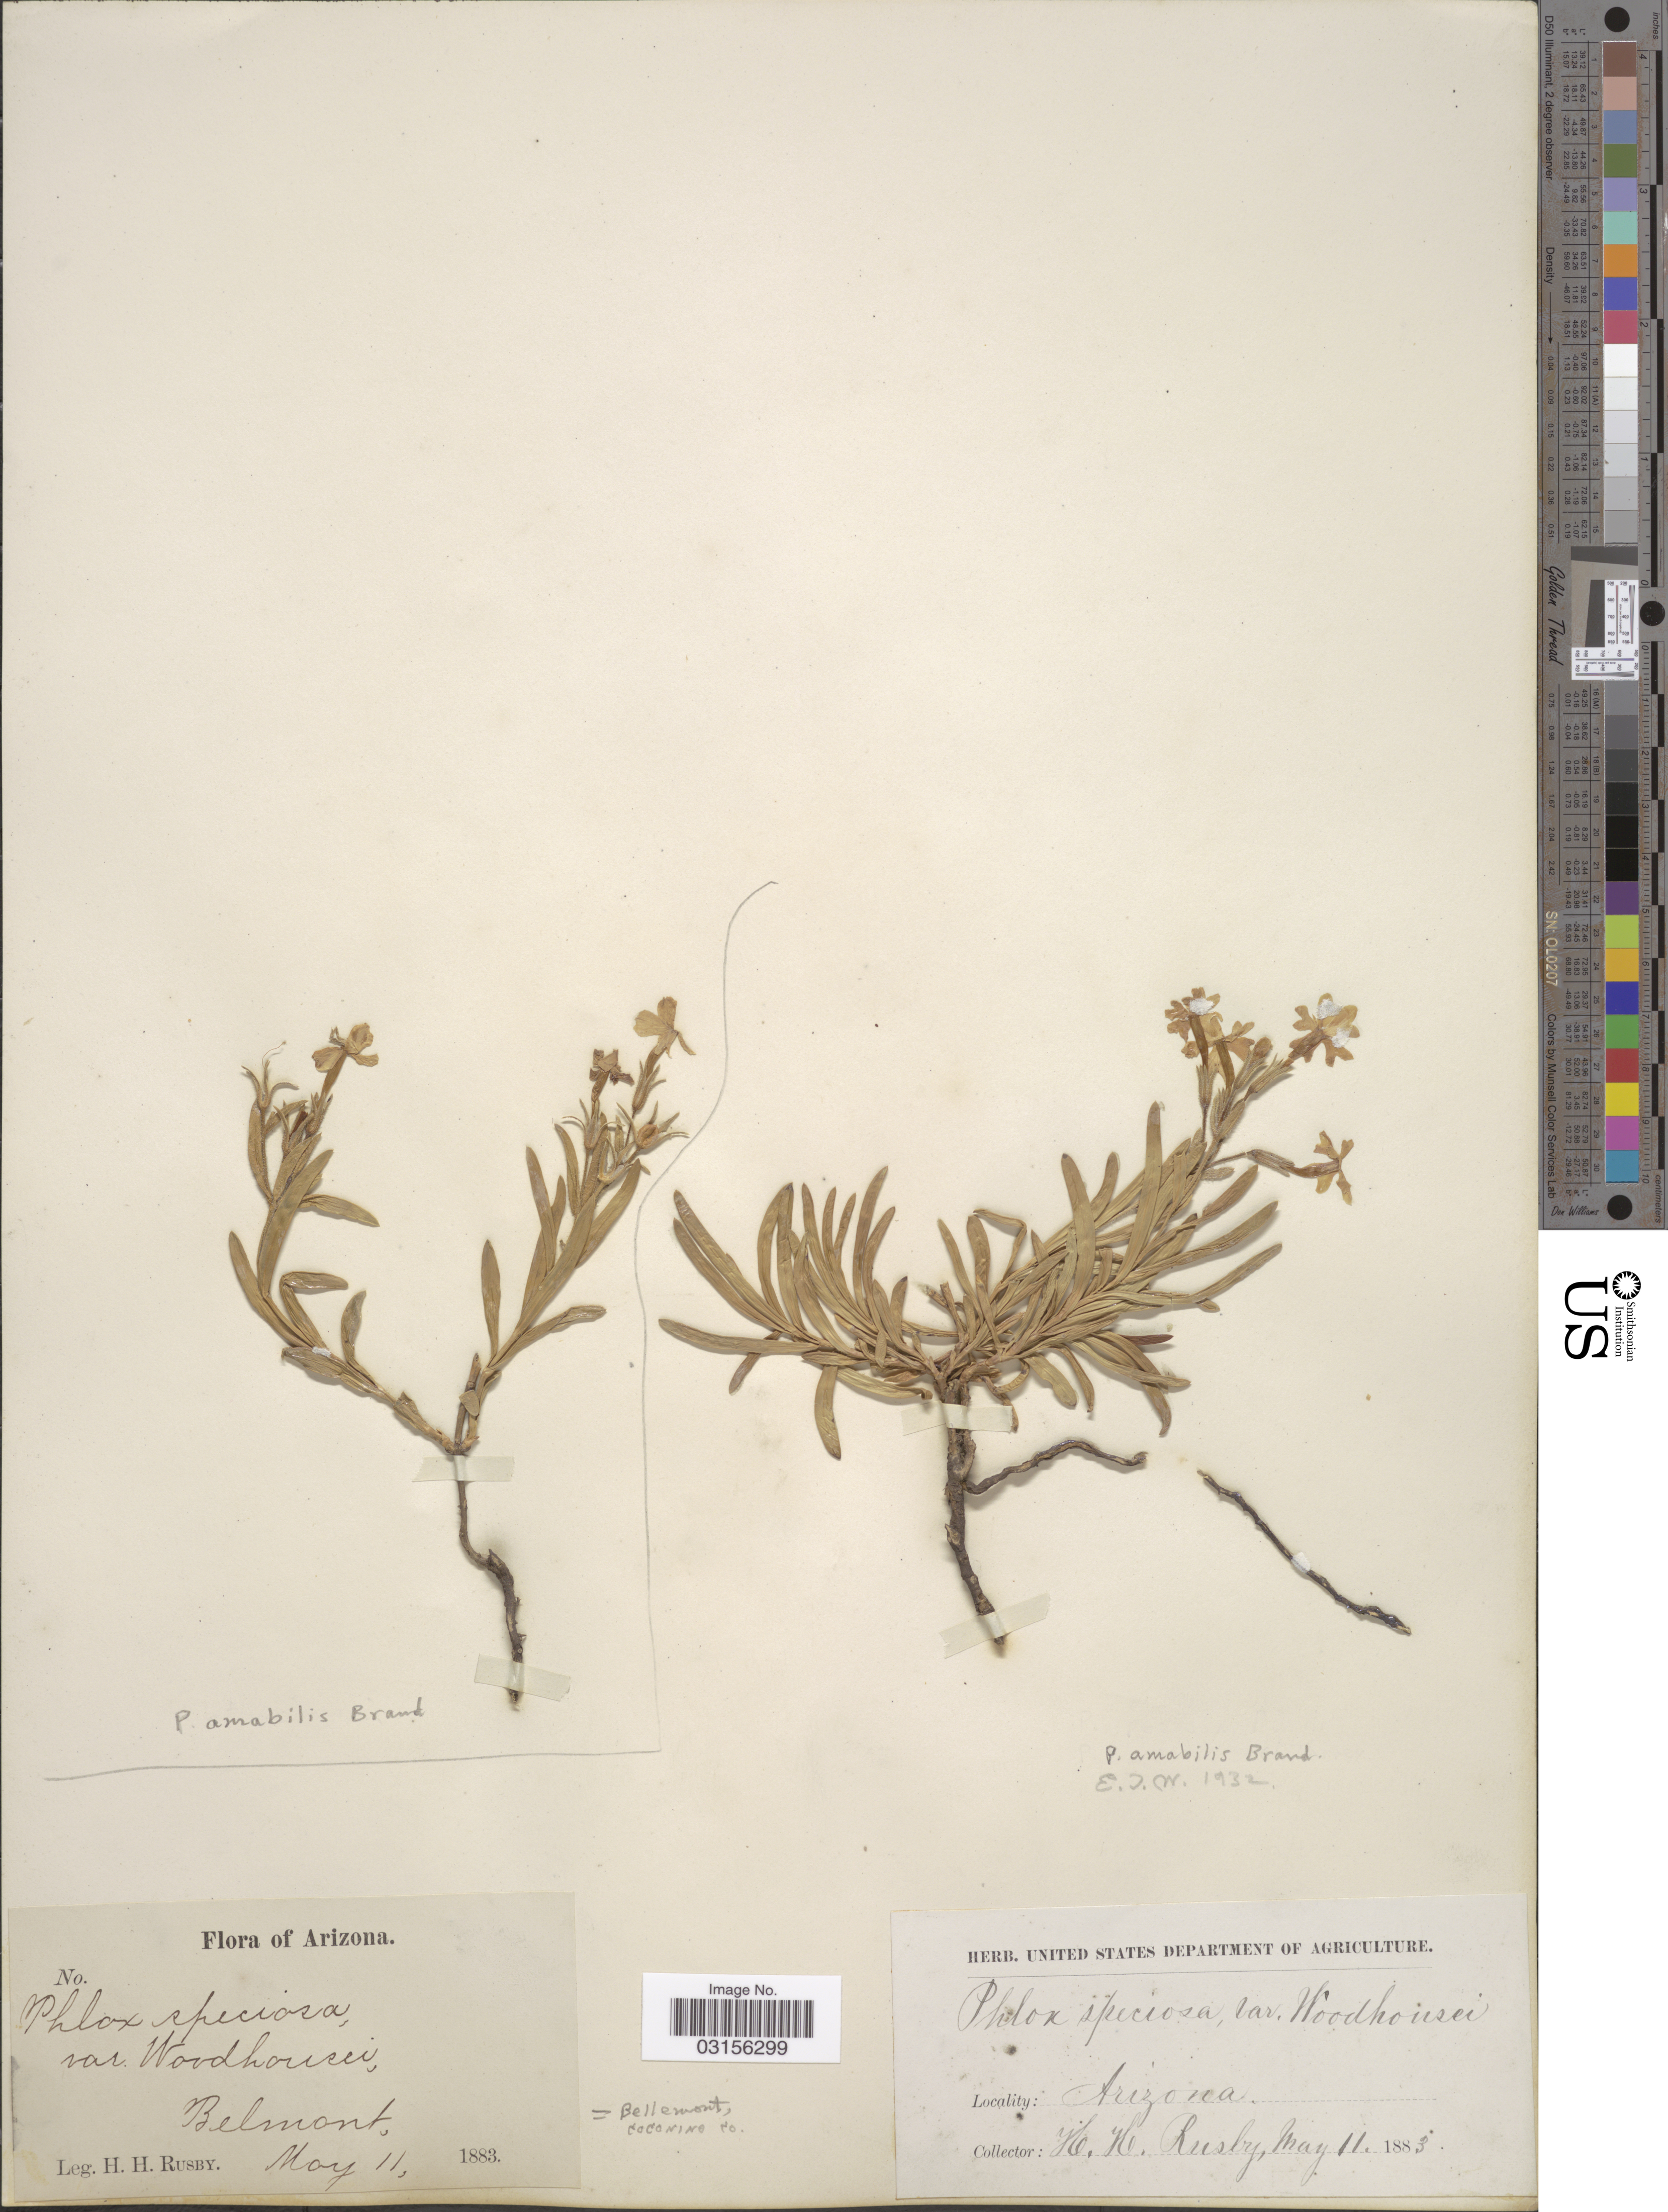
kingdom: Plantae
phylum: Tracheophyta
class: Magnoliopsida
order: Ericales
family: Polemoniaceae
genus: Phlox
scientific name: Phlox amabilis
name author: Brand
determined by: Mayfield, M. H.; Ferguson, C. J.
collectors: H. H. Rusby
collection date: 1883-05-11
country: United States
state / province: Arizona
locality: Belmont. Bellemont, Coconino Co.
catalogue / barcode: US 103086